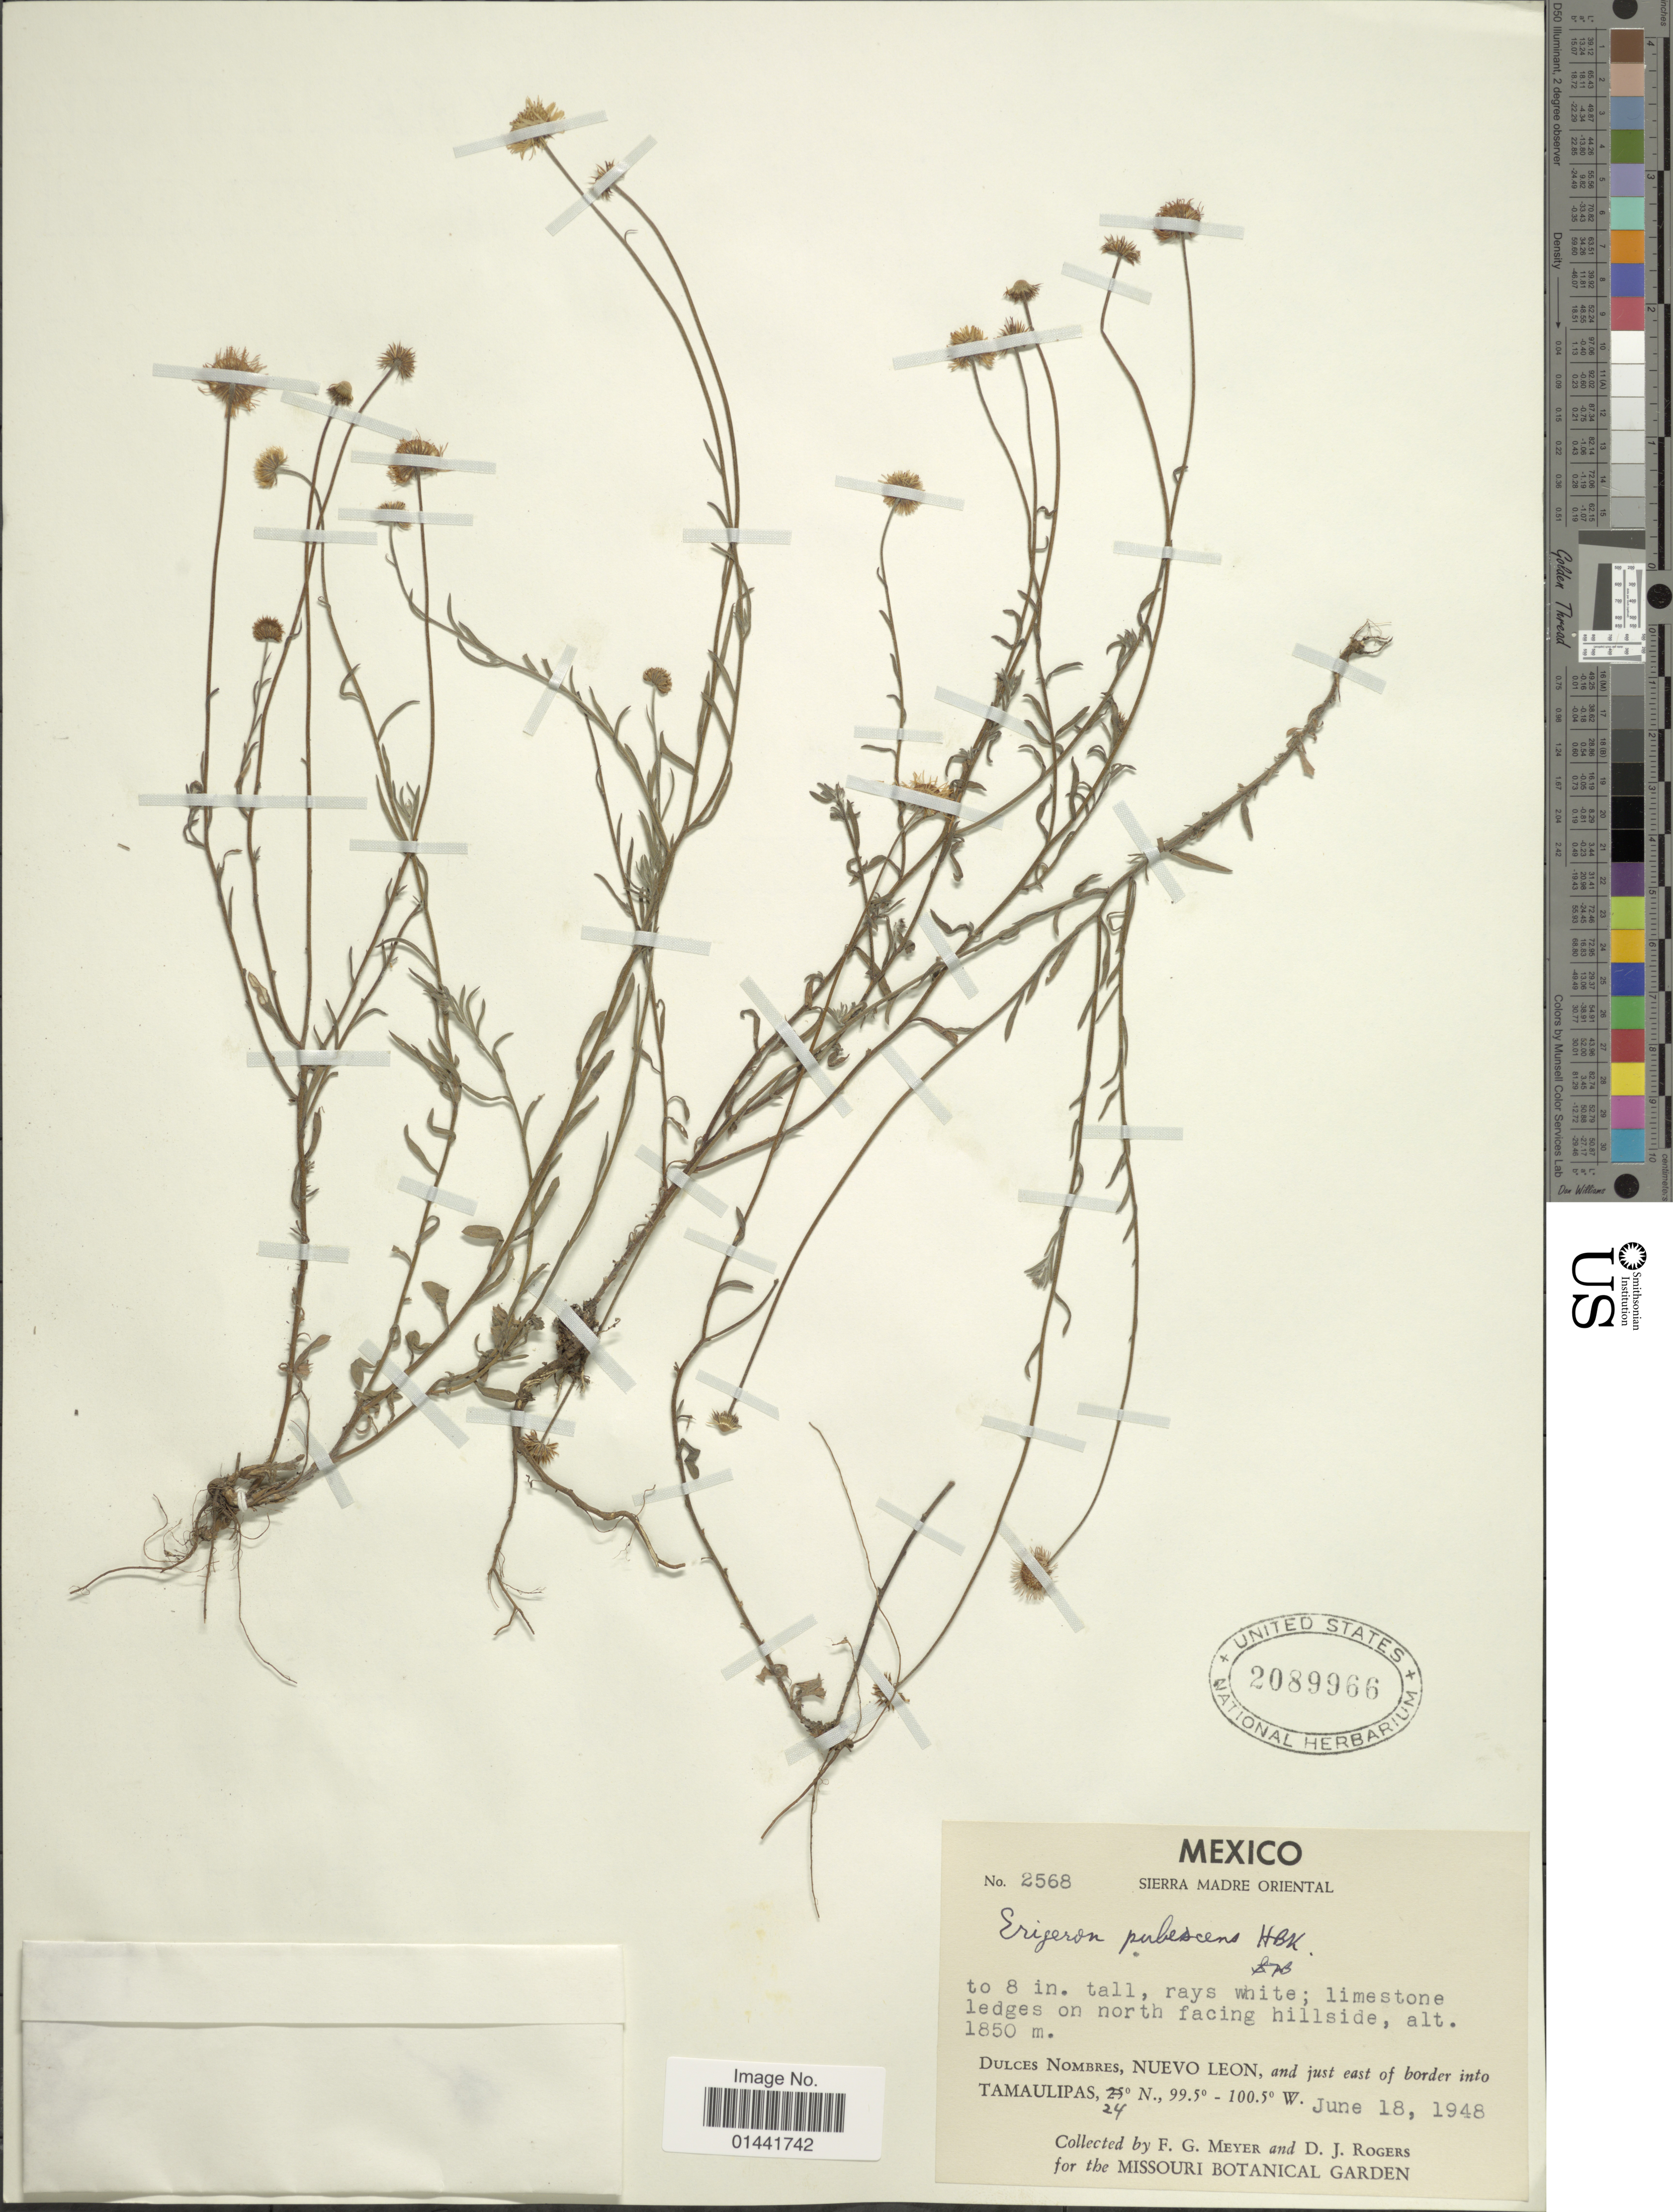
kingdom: Plantae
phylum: Tracheophyta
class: Magnoliopsida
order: Asterales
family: Asteraceae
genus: Erigeron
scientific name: Erigeron pubescens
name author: Kunth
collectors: F. G. Meyer & D. J. Rogers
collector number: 2568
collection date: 1948-06-18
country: Mexico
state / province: Nuevo León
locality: Sierra Madre Oriental, limestone ledges on north facing hillside, Dulces Nombres, and just east of border into Tamaulipas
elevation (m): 1850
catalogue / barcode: US 2089966